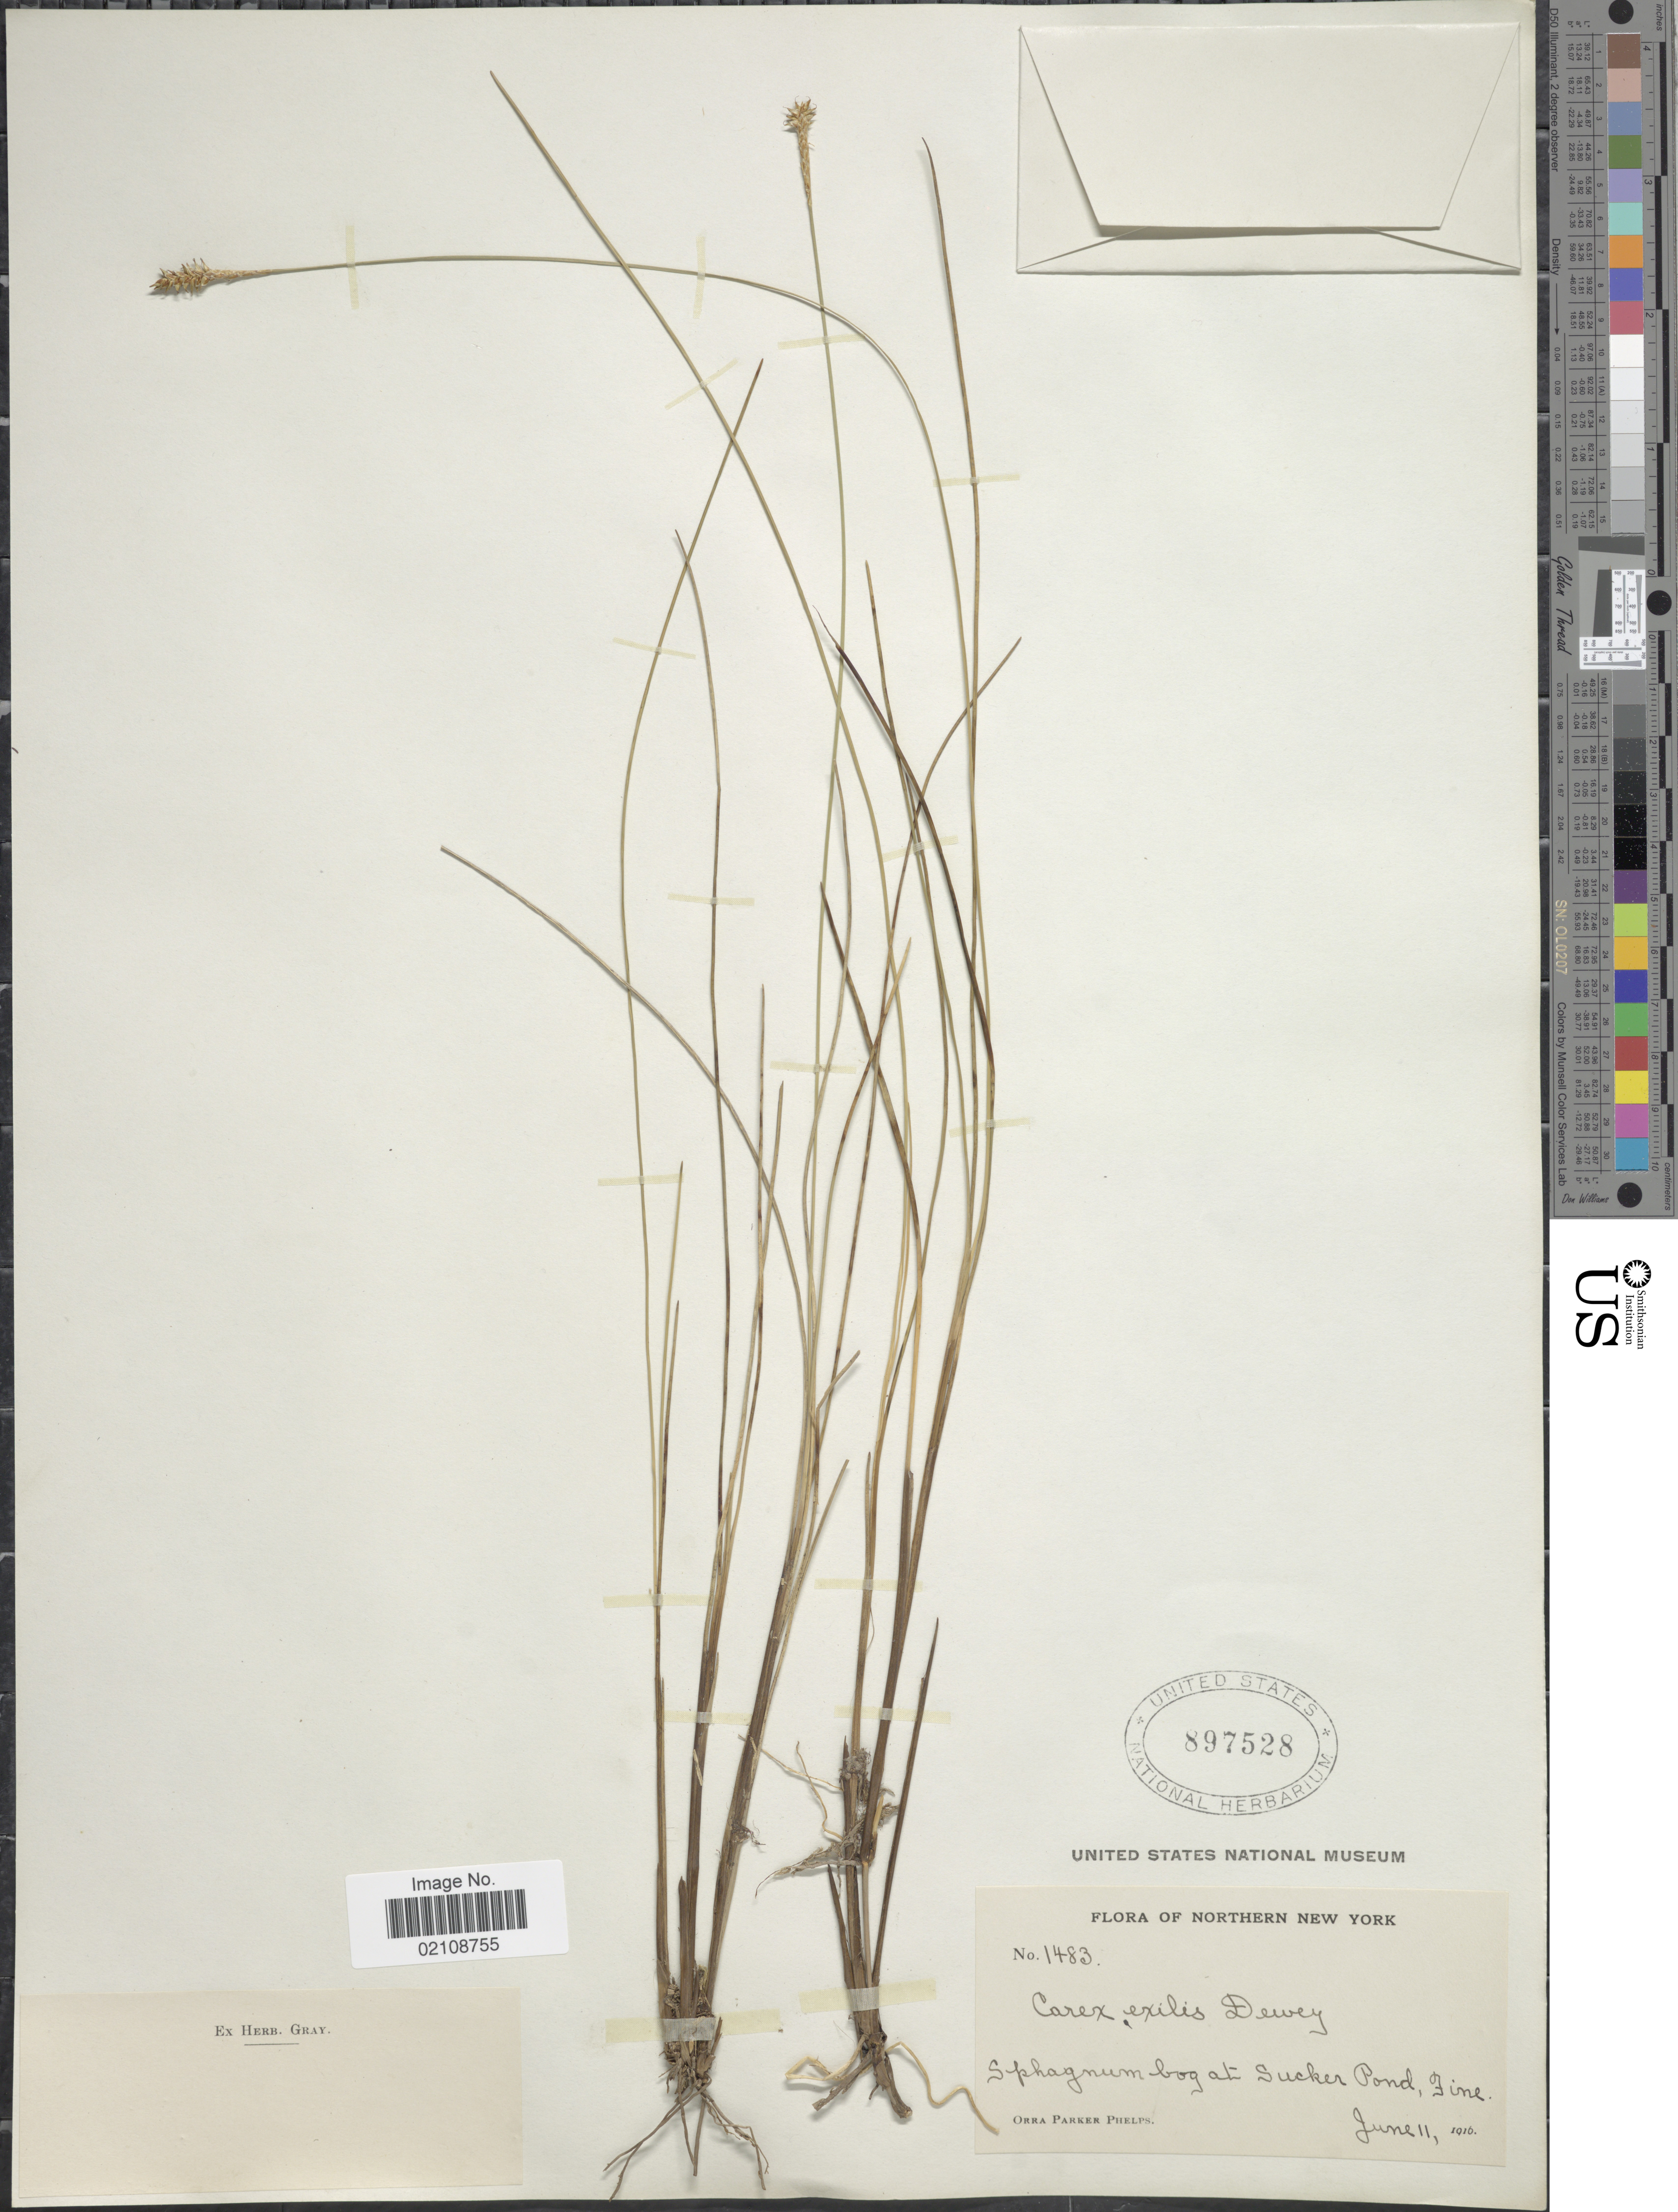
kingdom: Plantae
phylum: Tracheophyta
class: Liliopsida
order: Poales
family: Cyperaceae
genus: Carex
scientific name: Carex exilis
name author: Dewey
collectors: O. P. Phelps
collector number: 1483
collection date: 1916-06-11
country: United States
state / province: New York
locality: Northern New York, at Sucker Pond, Fine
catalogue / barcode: US 897528